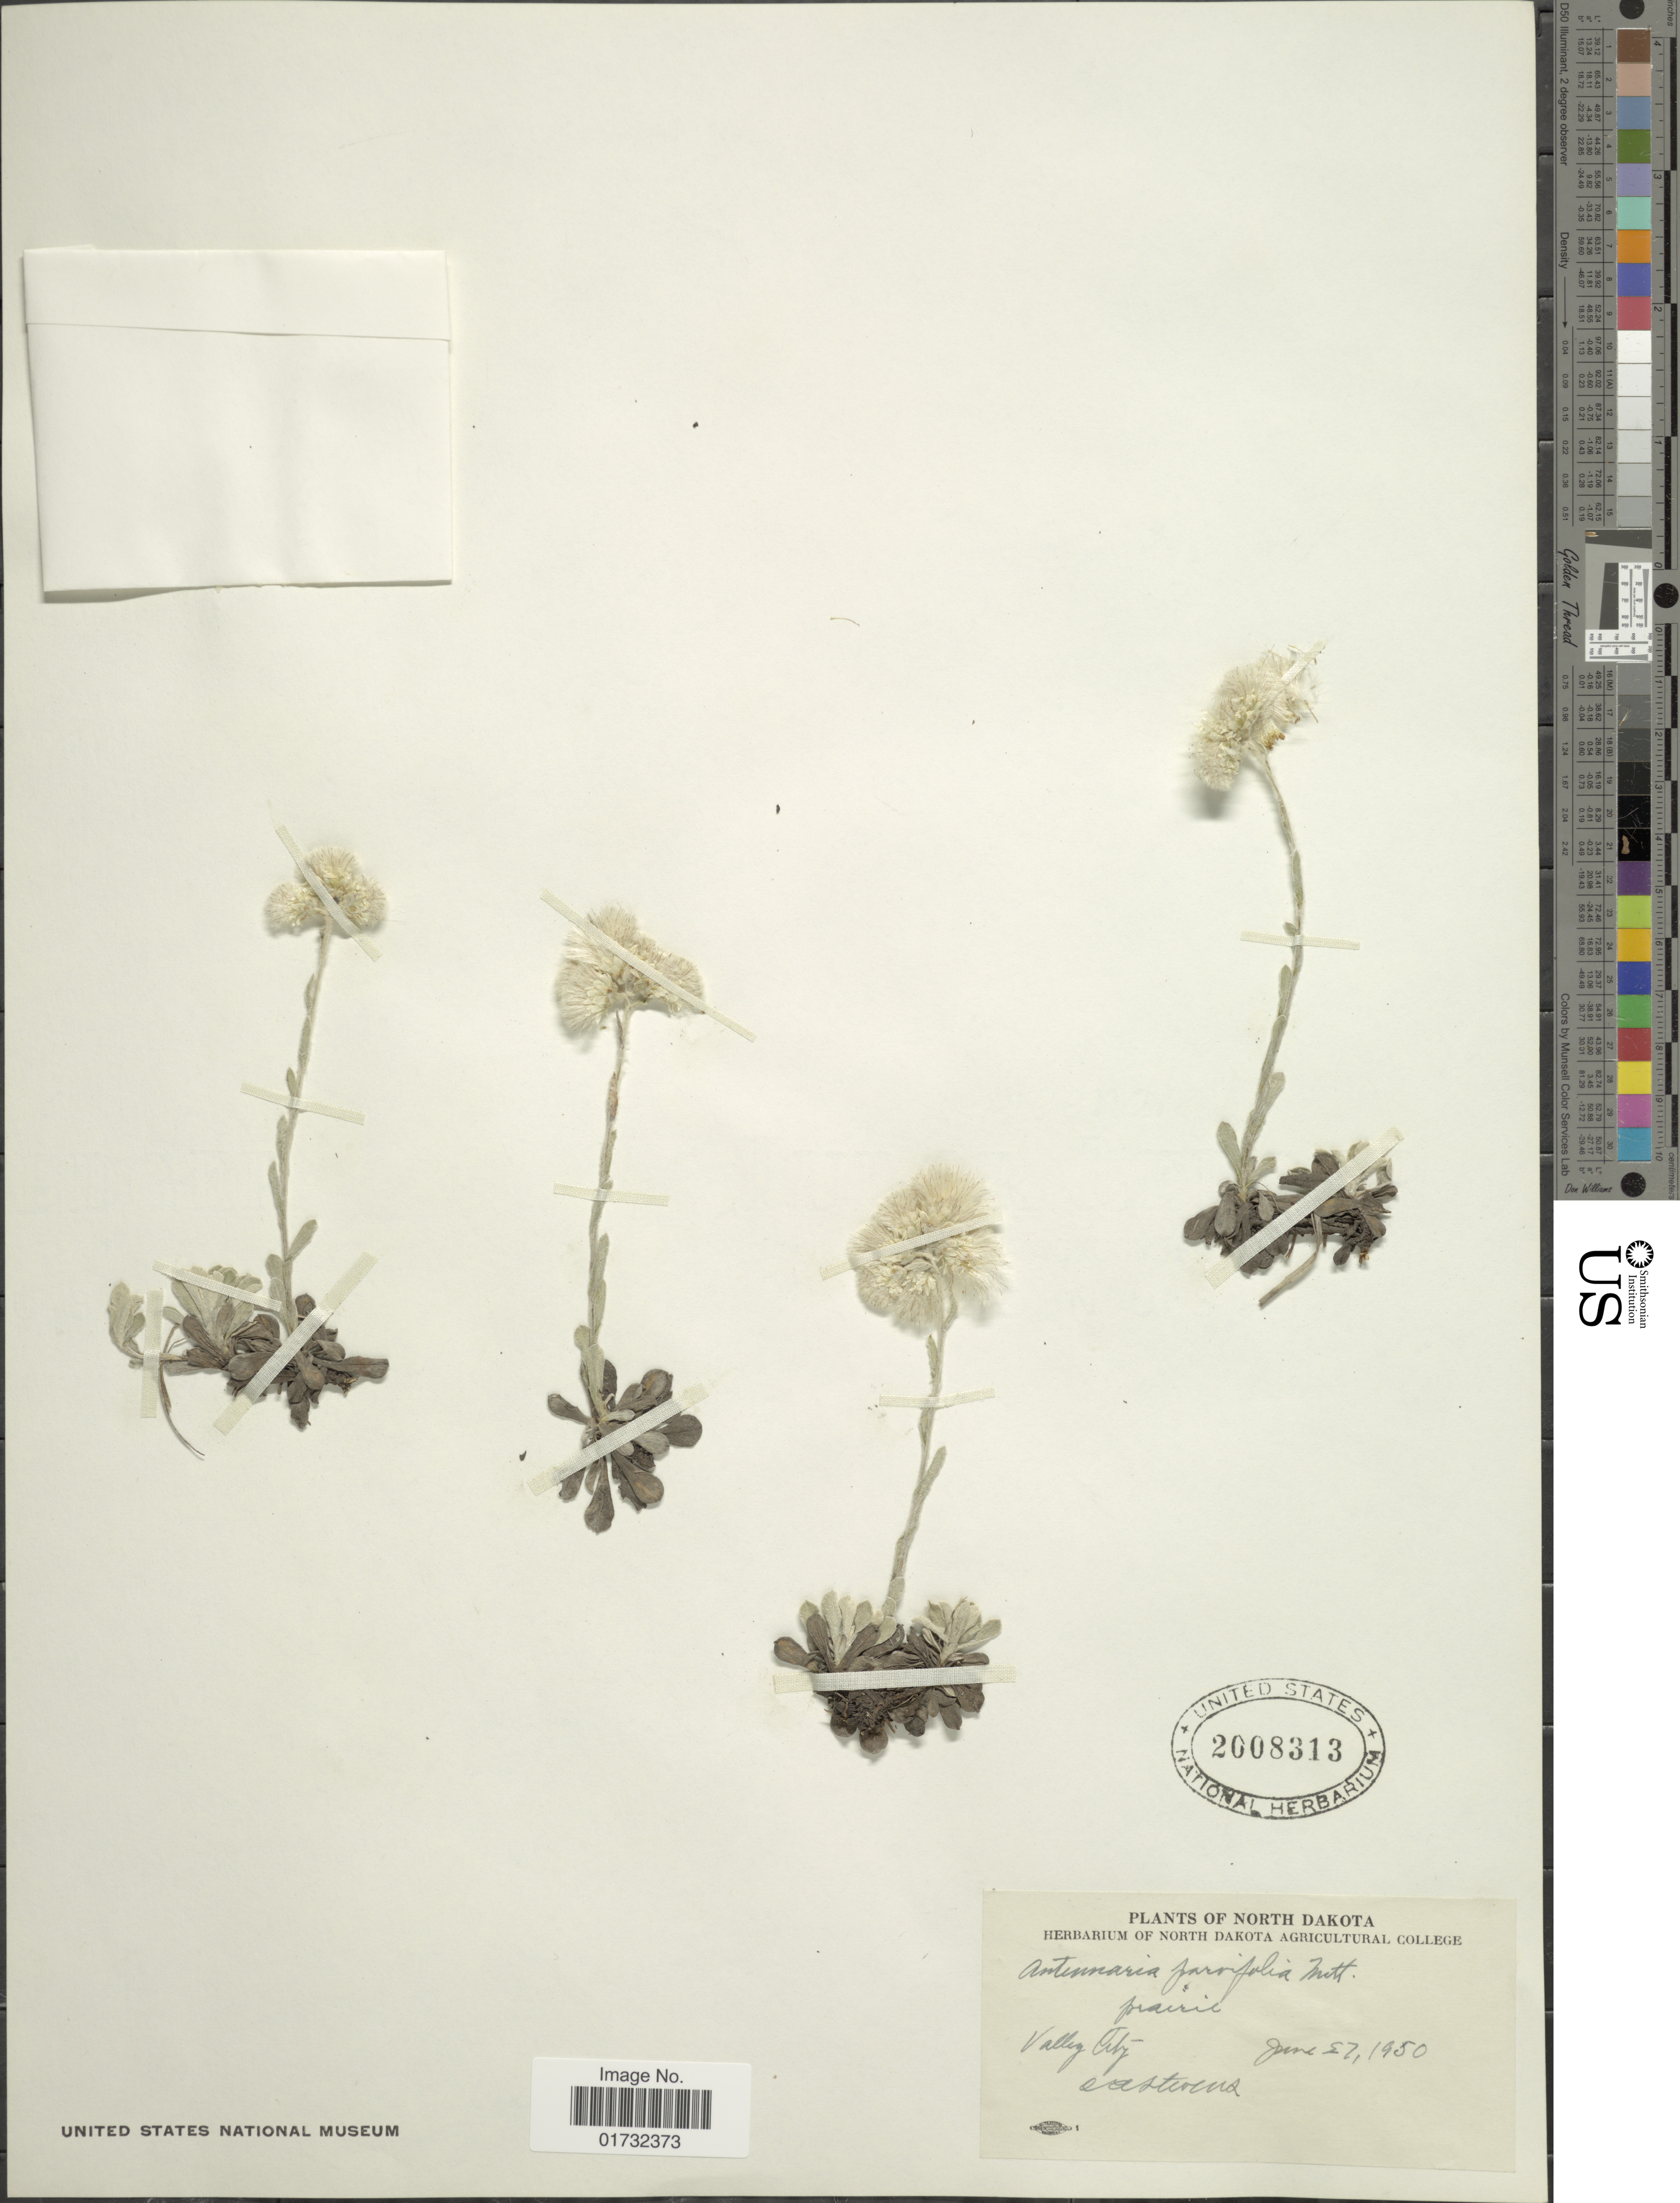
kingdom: Plantae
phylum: Tracheophyta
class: Magnoliopsida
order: Asterales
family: Asteraceae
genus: Antennaria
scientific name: Antennaria parvifolia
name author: Nutt.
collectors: O. A. Stevens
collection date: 1950-06-27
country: United States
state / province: North Dakota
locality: Valley City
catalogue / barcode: US 2008313